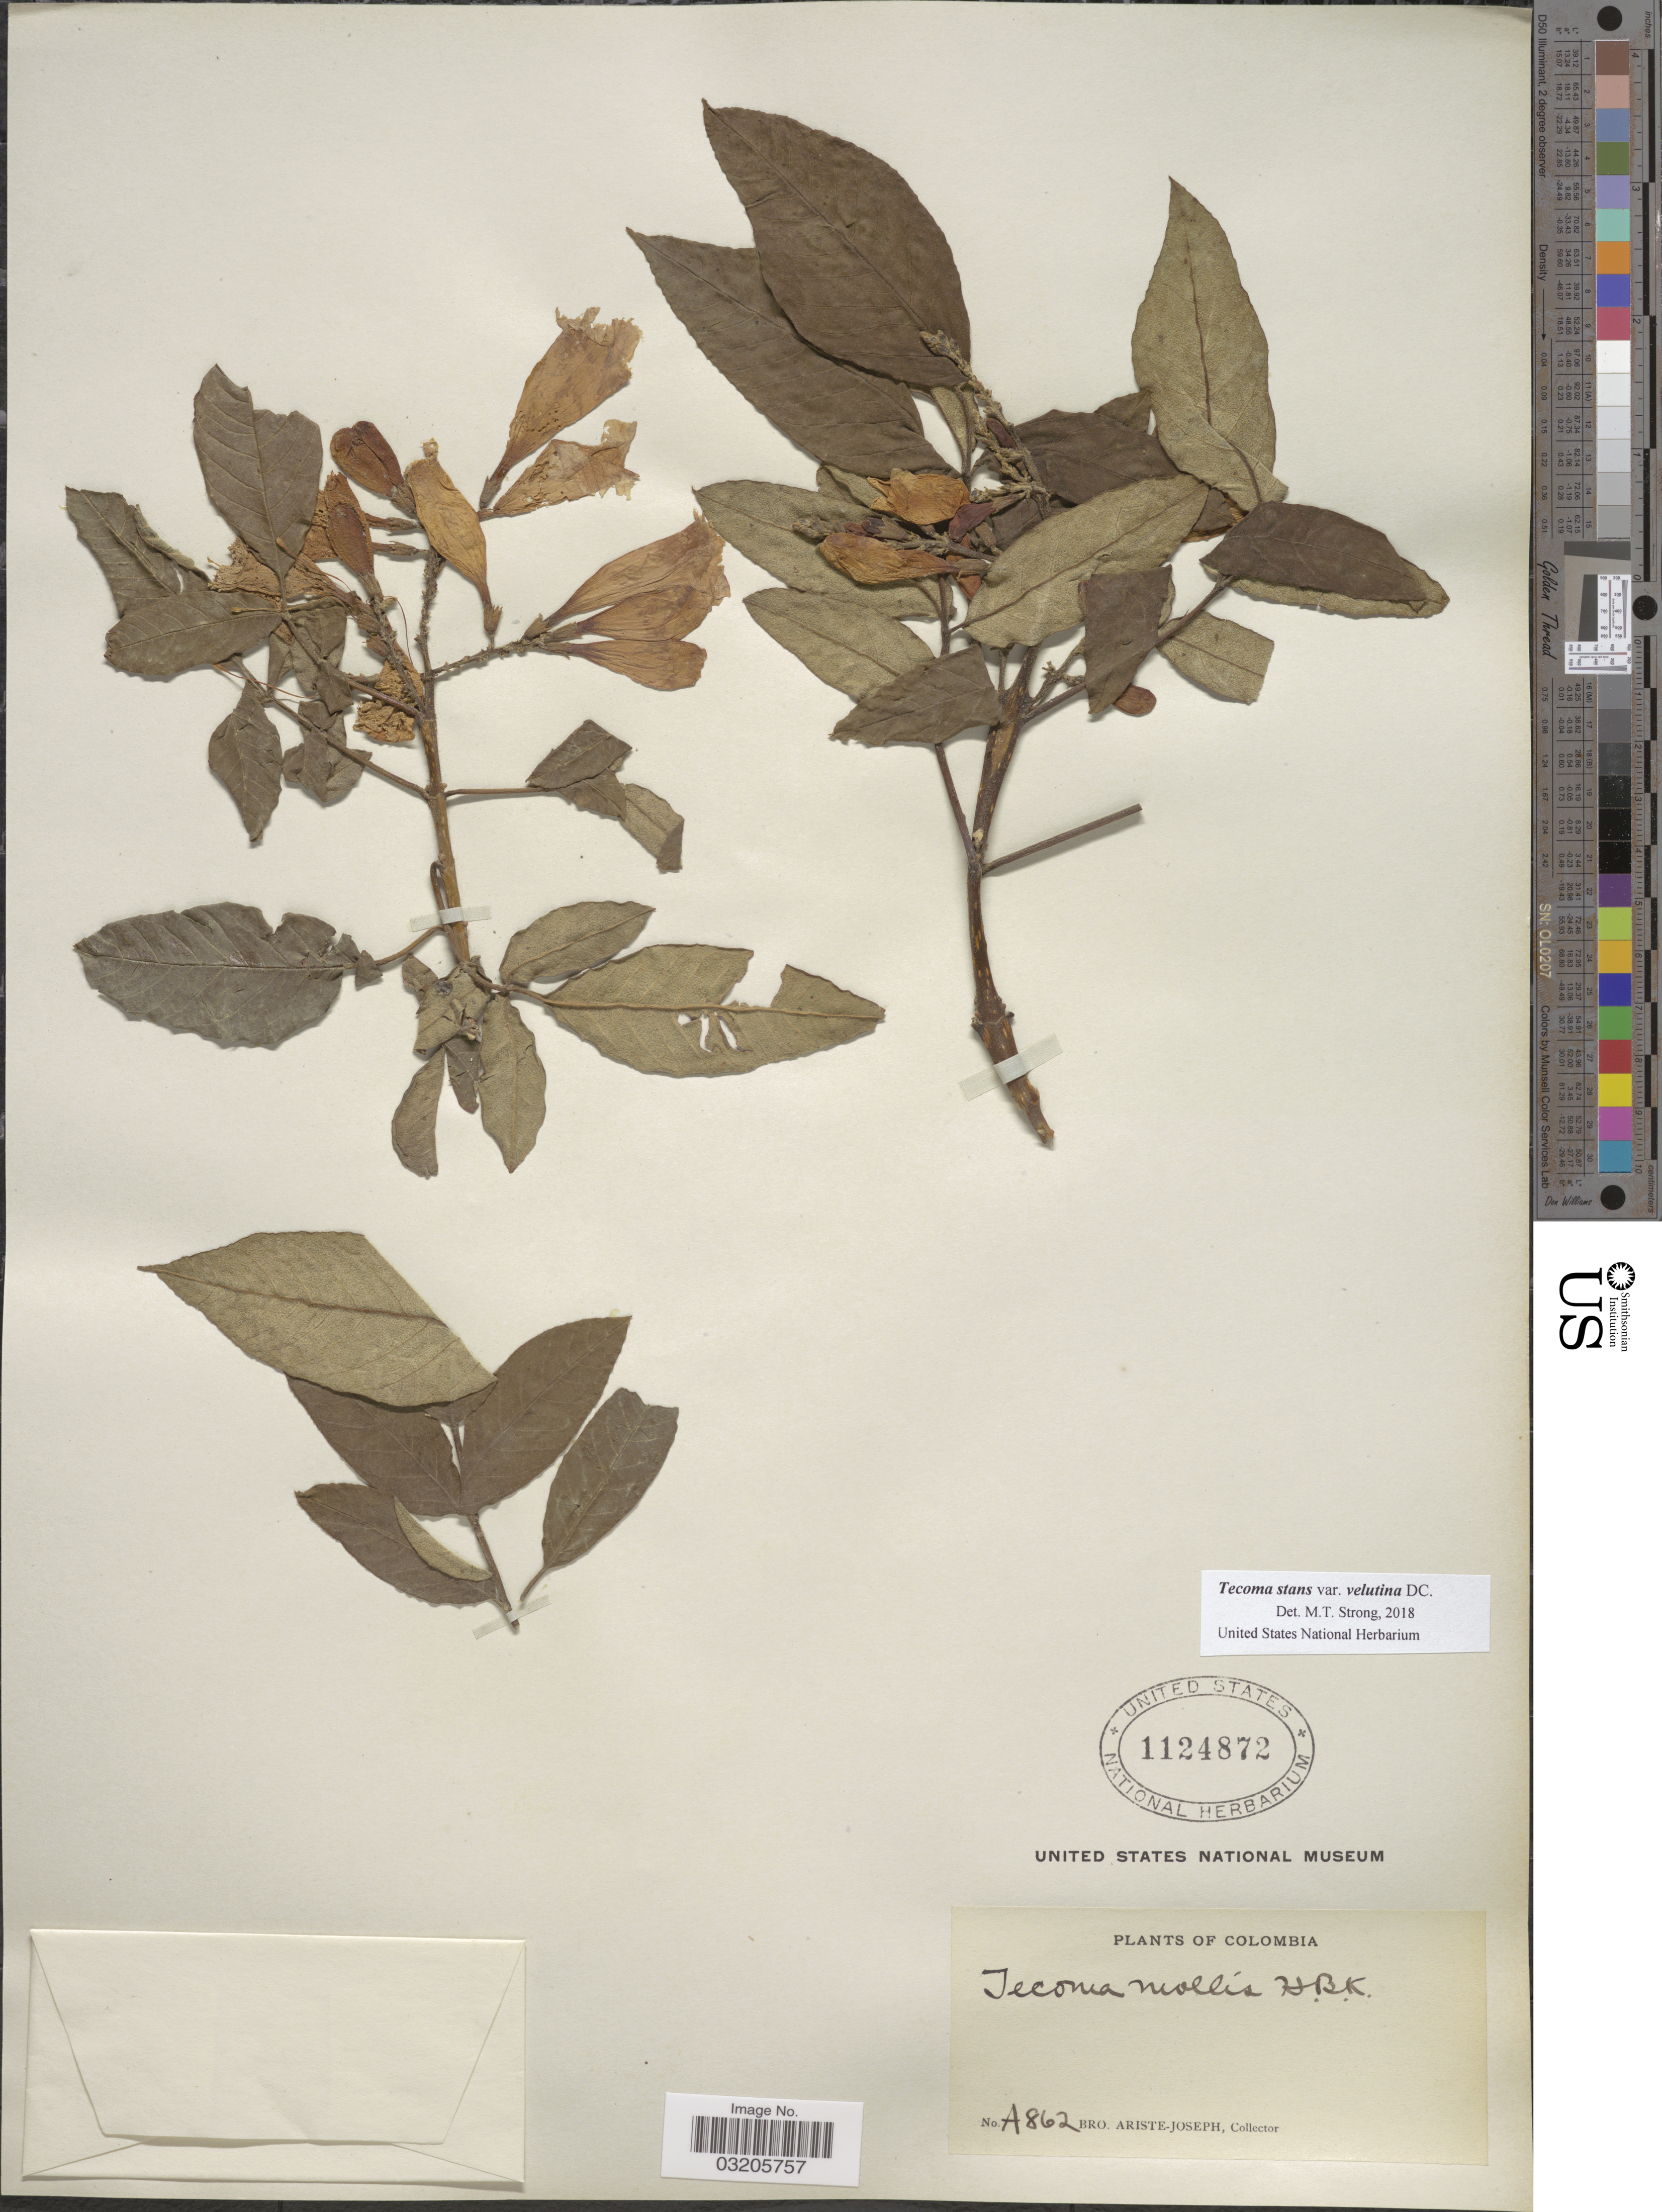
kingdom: Plantae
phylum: Tracheophyta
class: Magnoliopsida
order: Lamiales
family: Bignoniaceae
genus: Tecoma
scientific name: Tecoma stans var. velutina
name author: DC.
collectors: Bro. Ariste-Joseph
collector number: A862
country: Colombia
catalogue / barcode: US 1124872